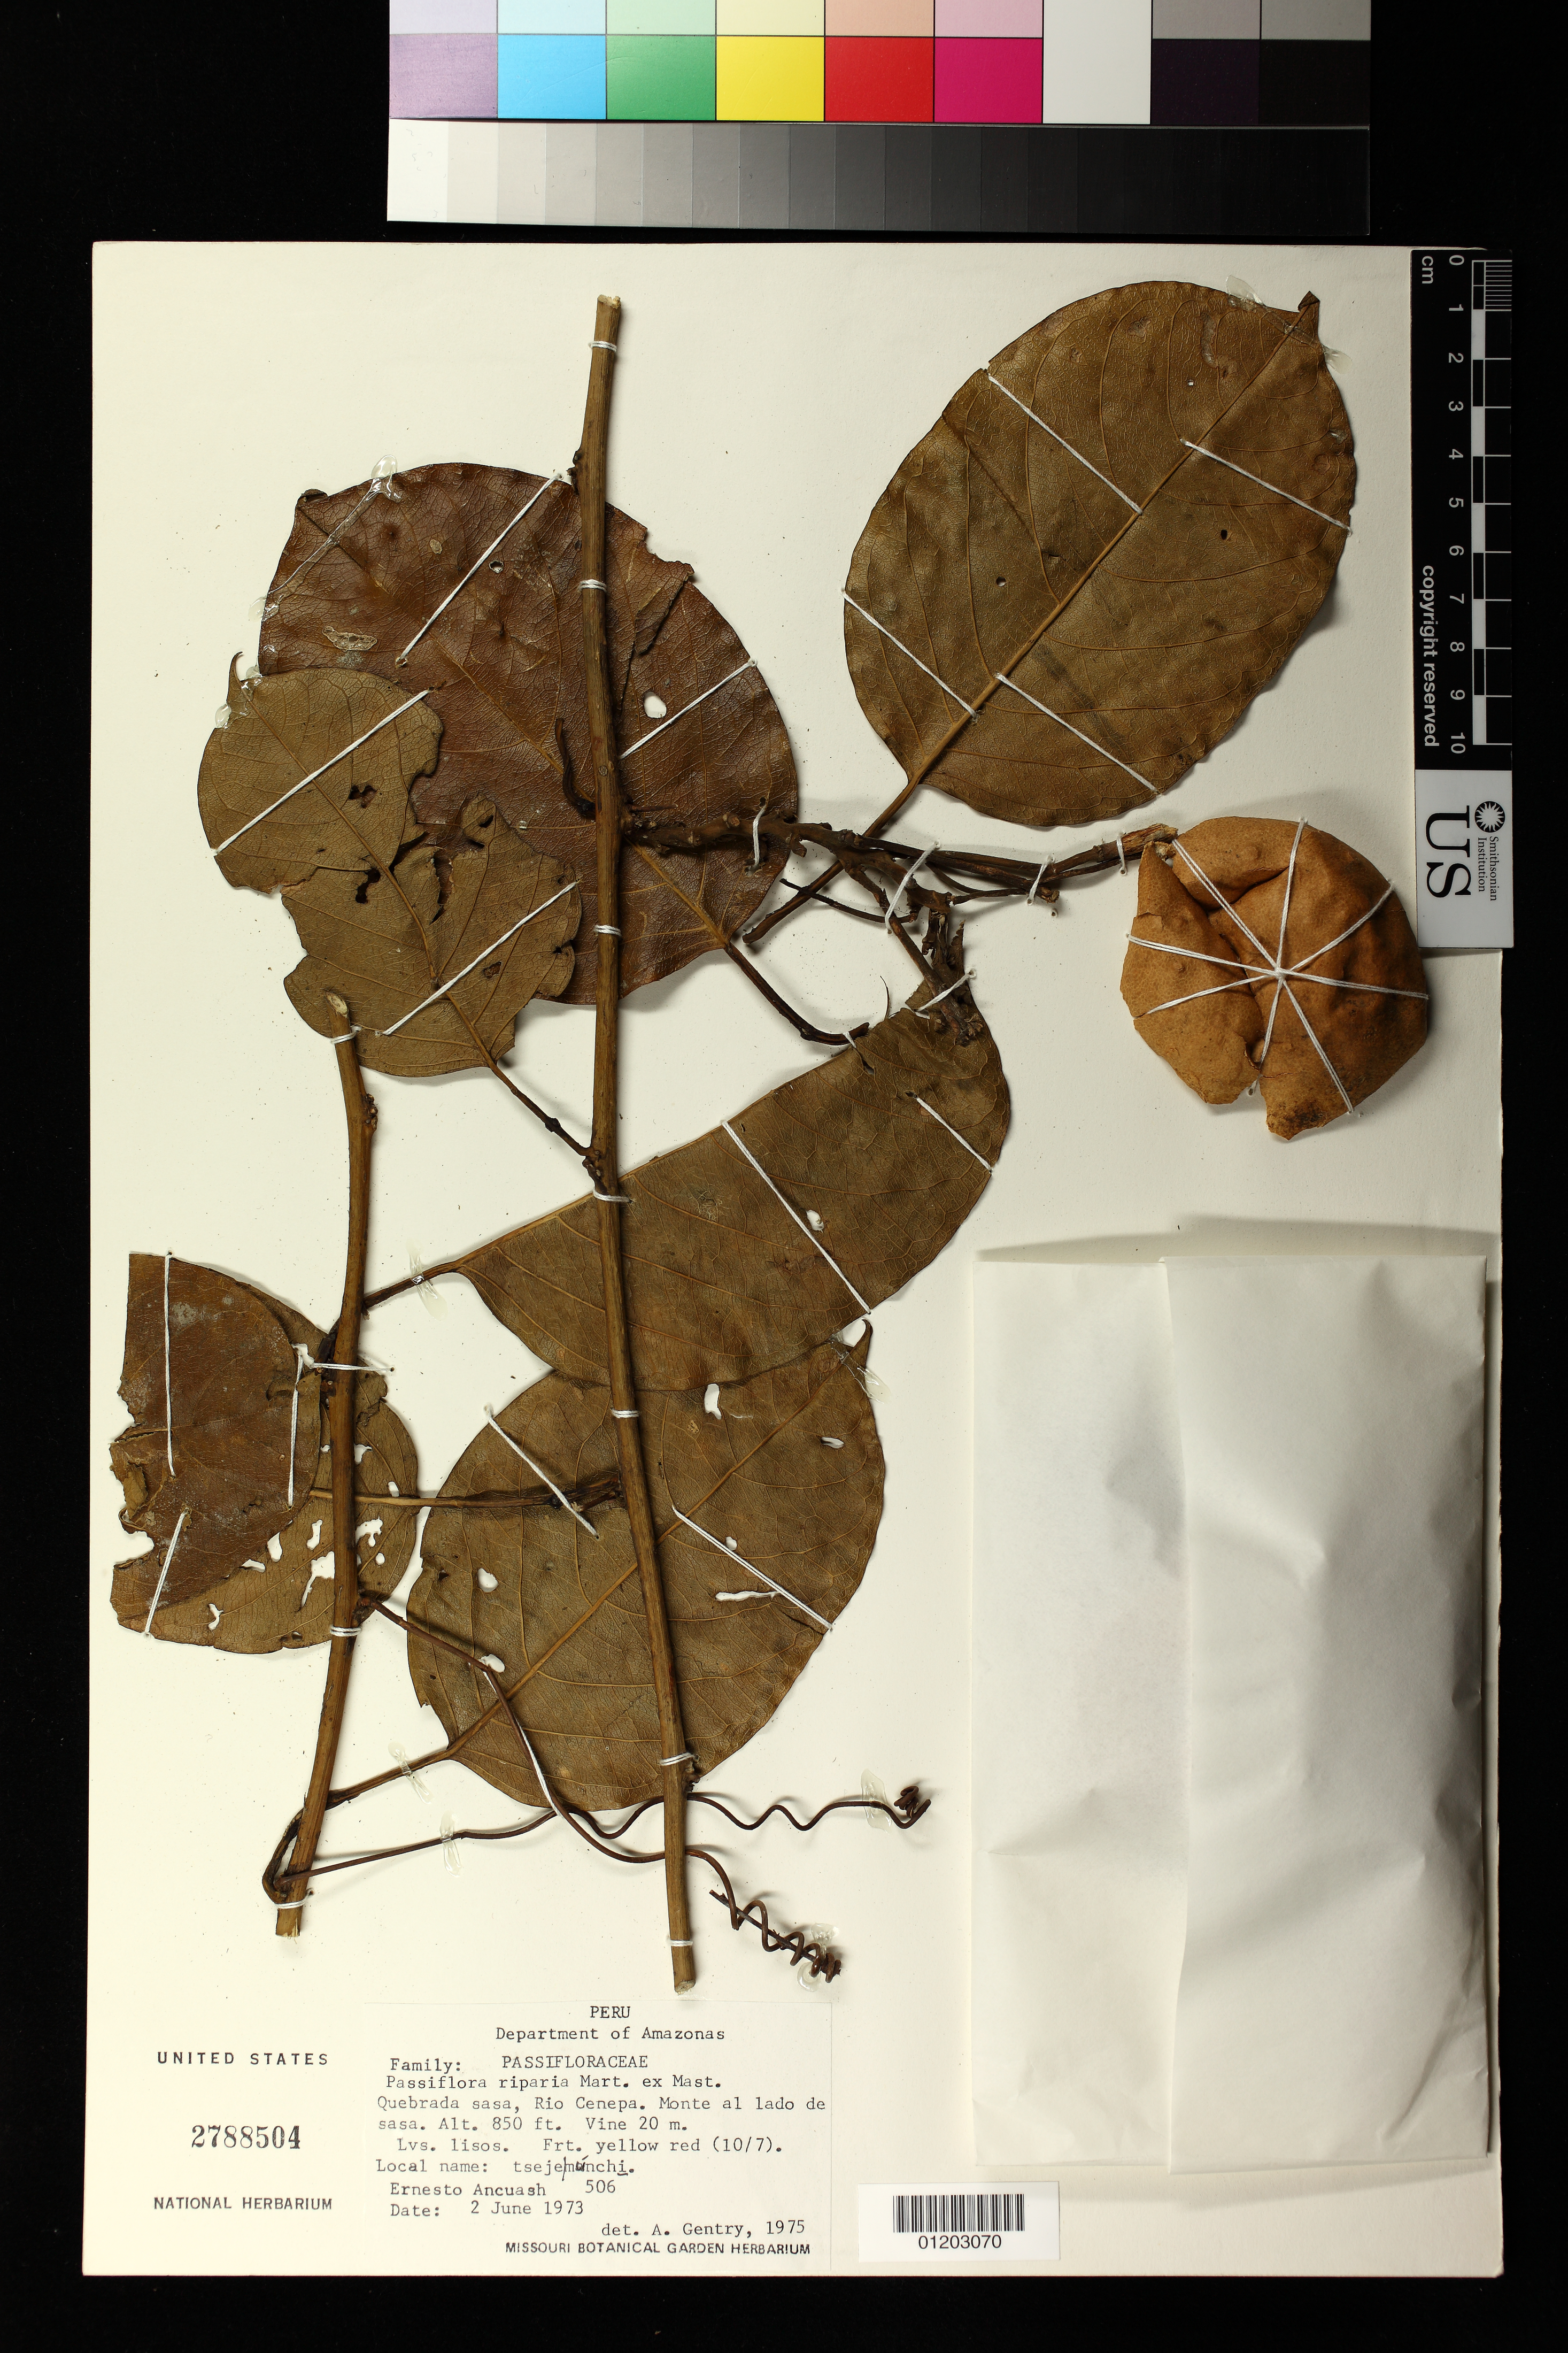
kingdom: Plantae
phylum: Tracheophyta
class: Magnoliopsida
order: Malpighiales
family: Passifloraceae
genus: Passiflora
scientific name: Passiflora riparia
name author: Mart. ex Mast.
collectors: E. Ancuash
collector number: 506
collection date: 1973-06-02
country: Peru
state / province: Amazonas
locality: Quebrada sasa, Rio Cenepa. Monte al lado de sasa.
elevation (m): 259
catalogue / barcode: US 2788504